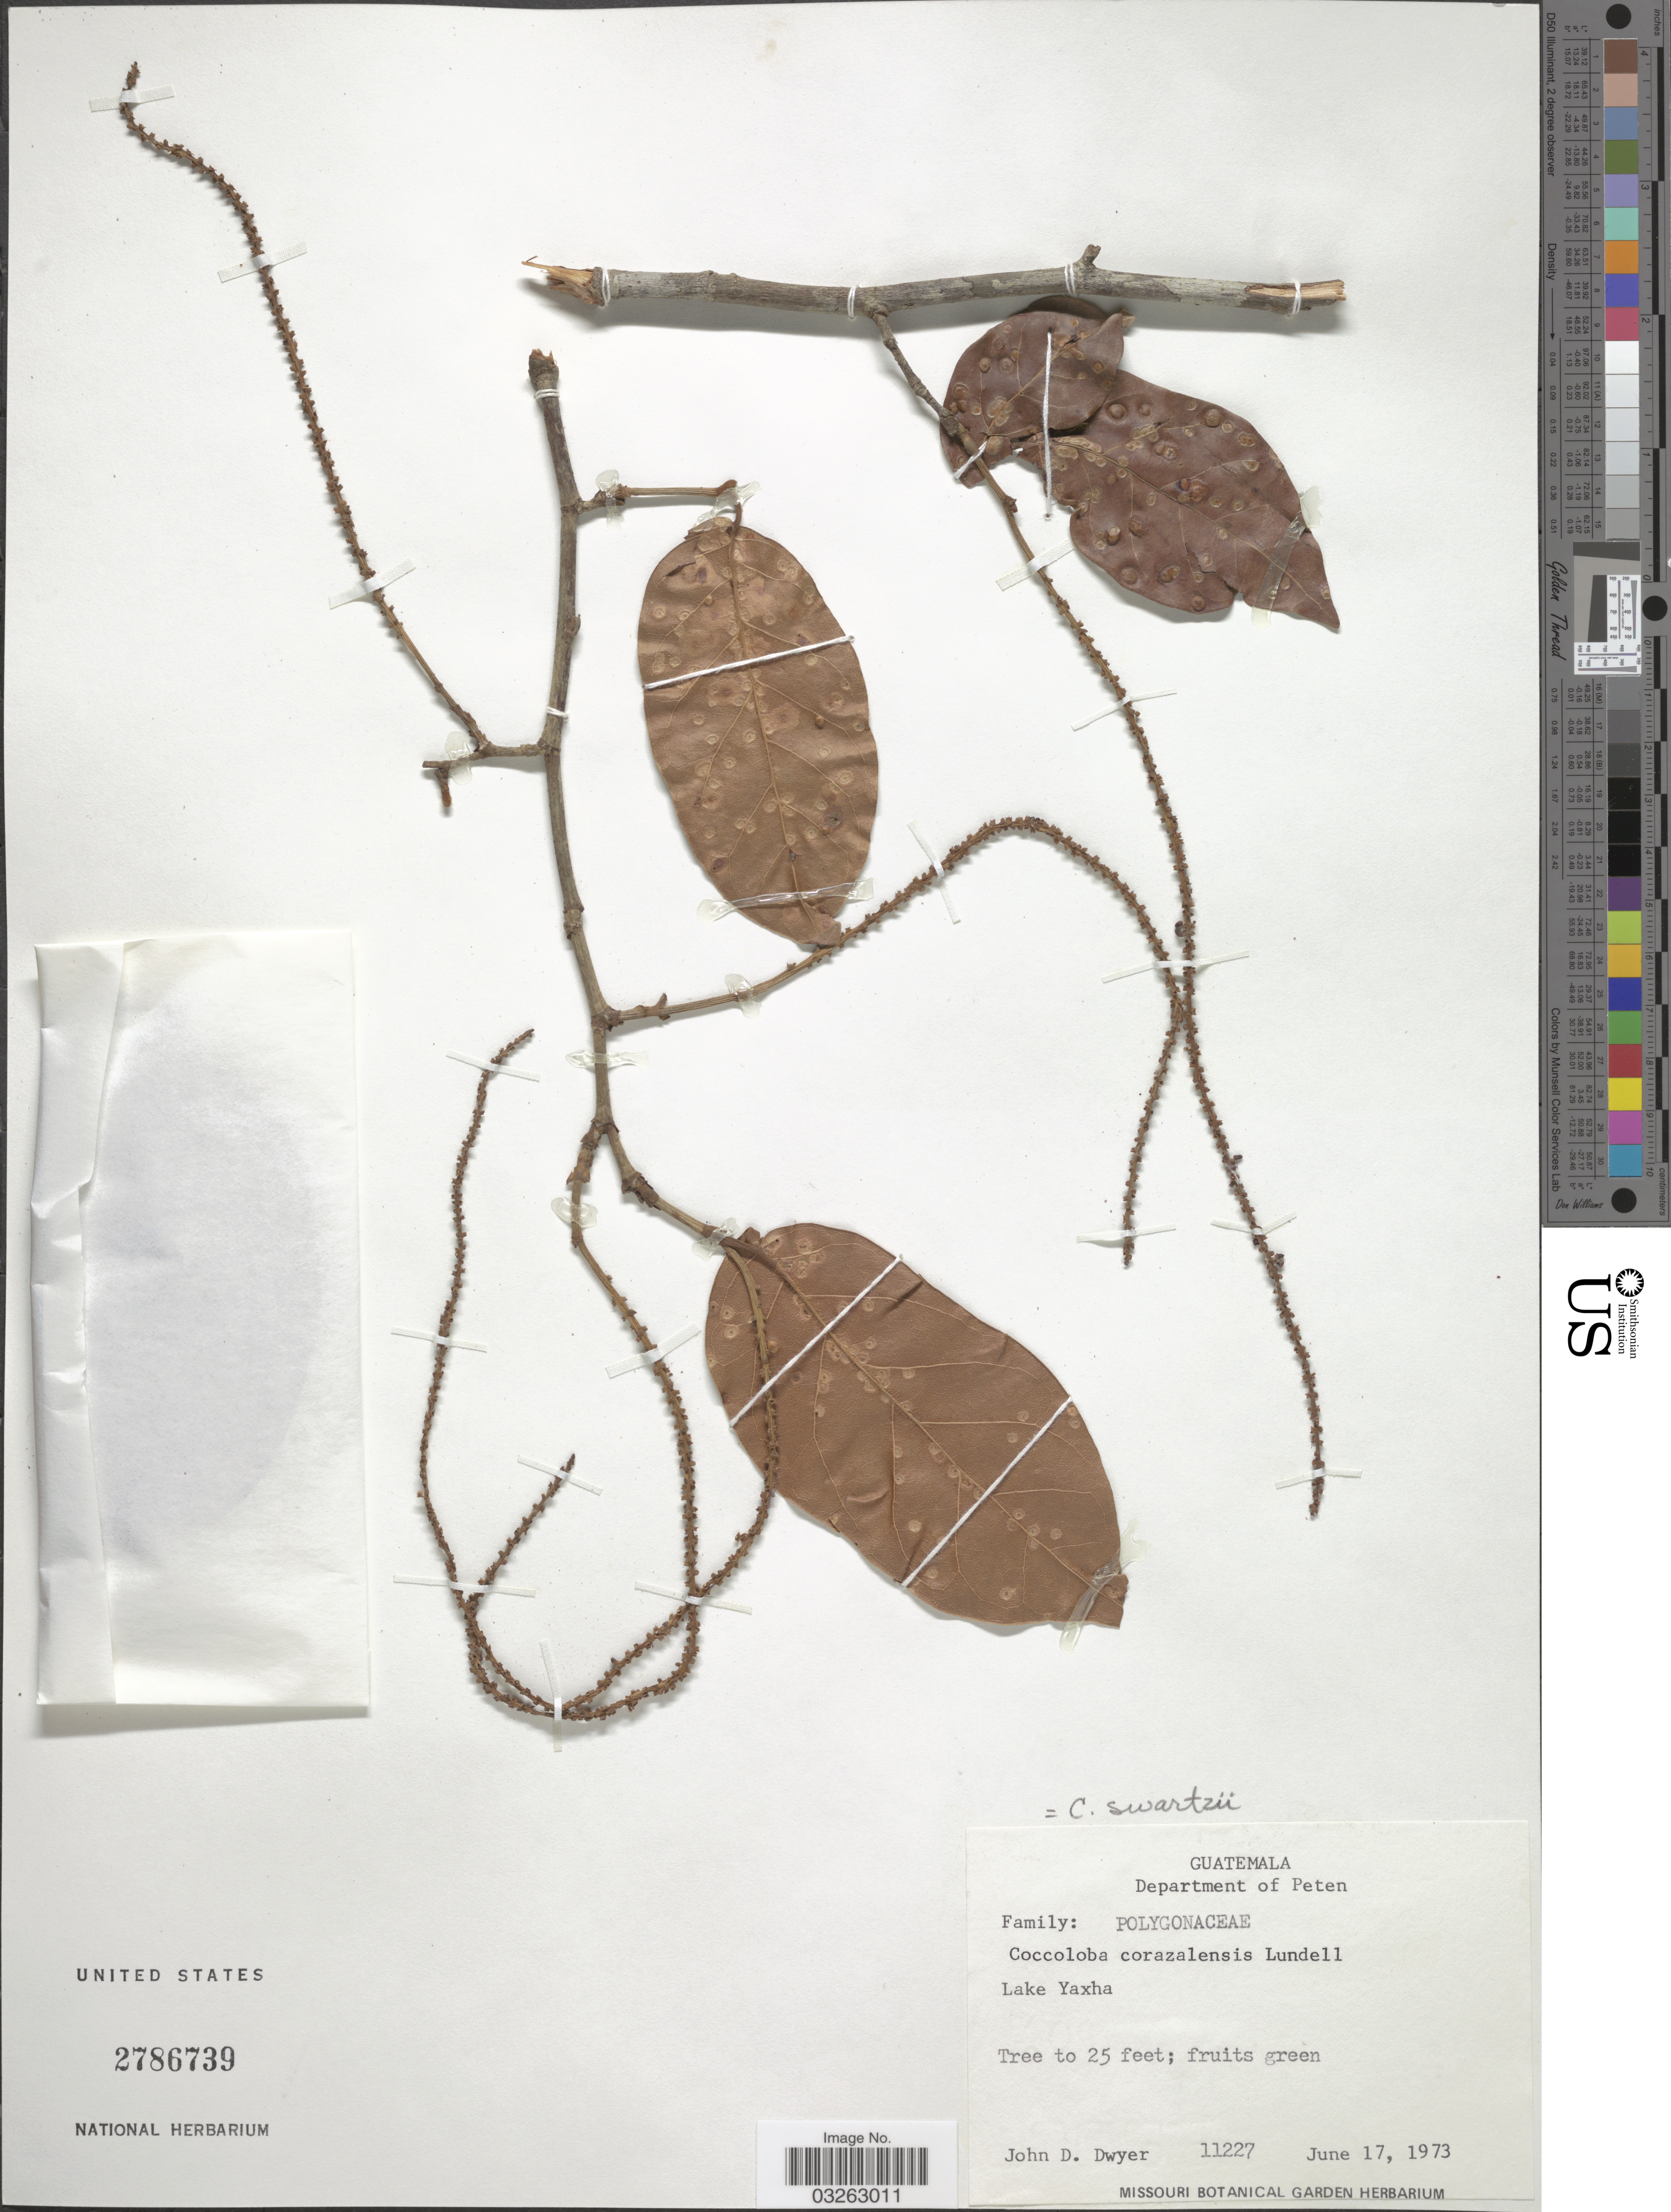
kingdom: Plantae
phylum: Tracheophyta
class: Magnoliopsida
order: Caryophyllales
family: Polygonaceae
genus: Coccoloba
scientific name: Coccoloba swartzii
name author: Meisn.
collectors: J. D. Dwyer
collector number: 11227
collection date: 1973-06-17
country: Guatemala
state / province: El Petén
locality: Department of Peten. Lake Yaxha.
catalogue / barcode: US 2786739